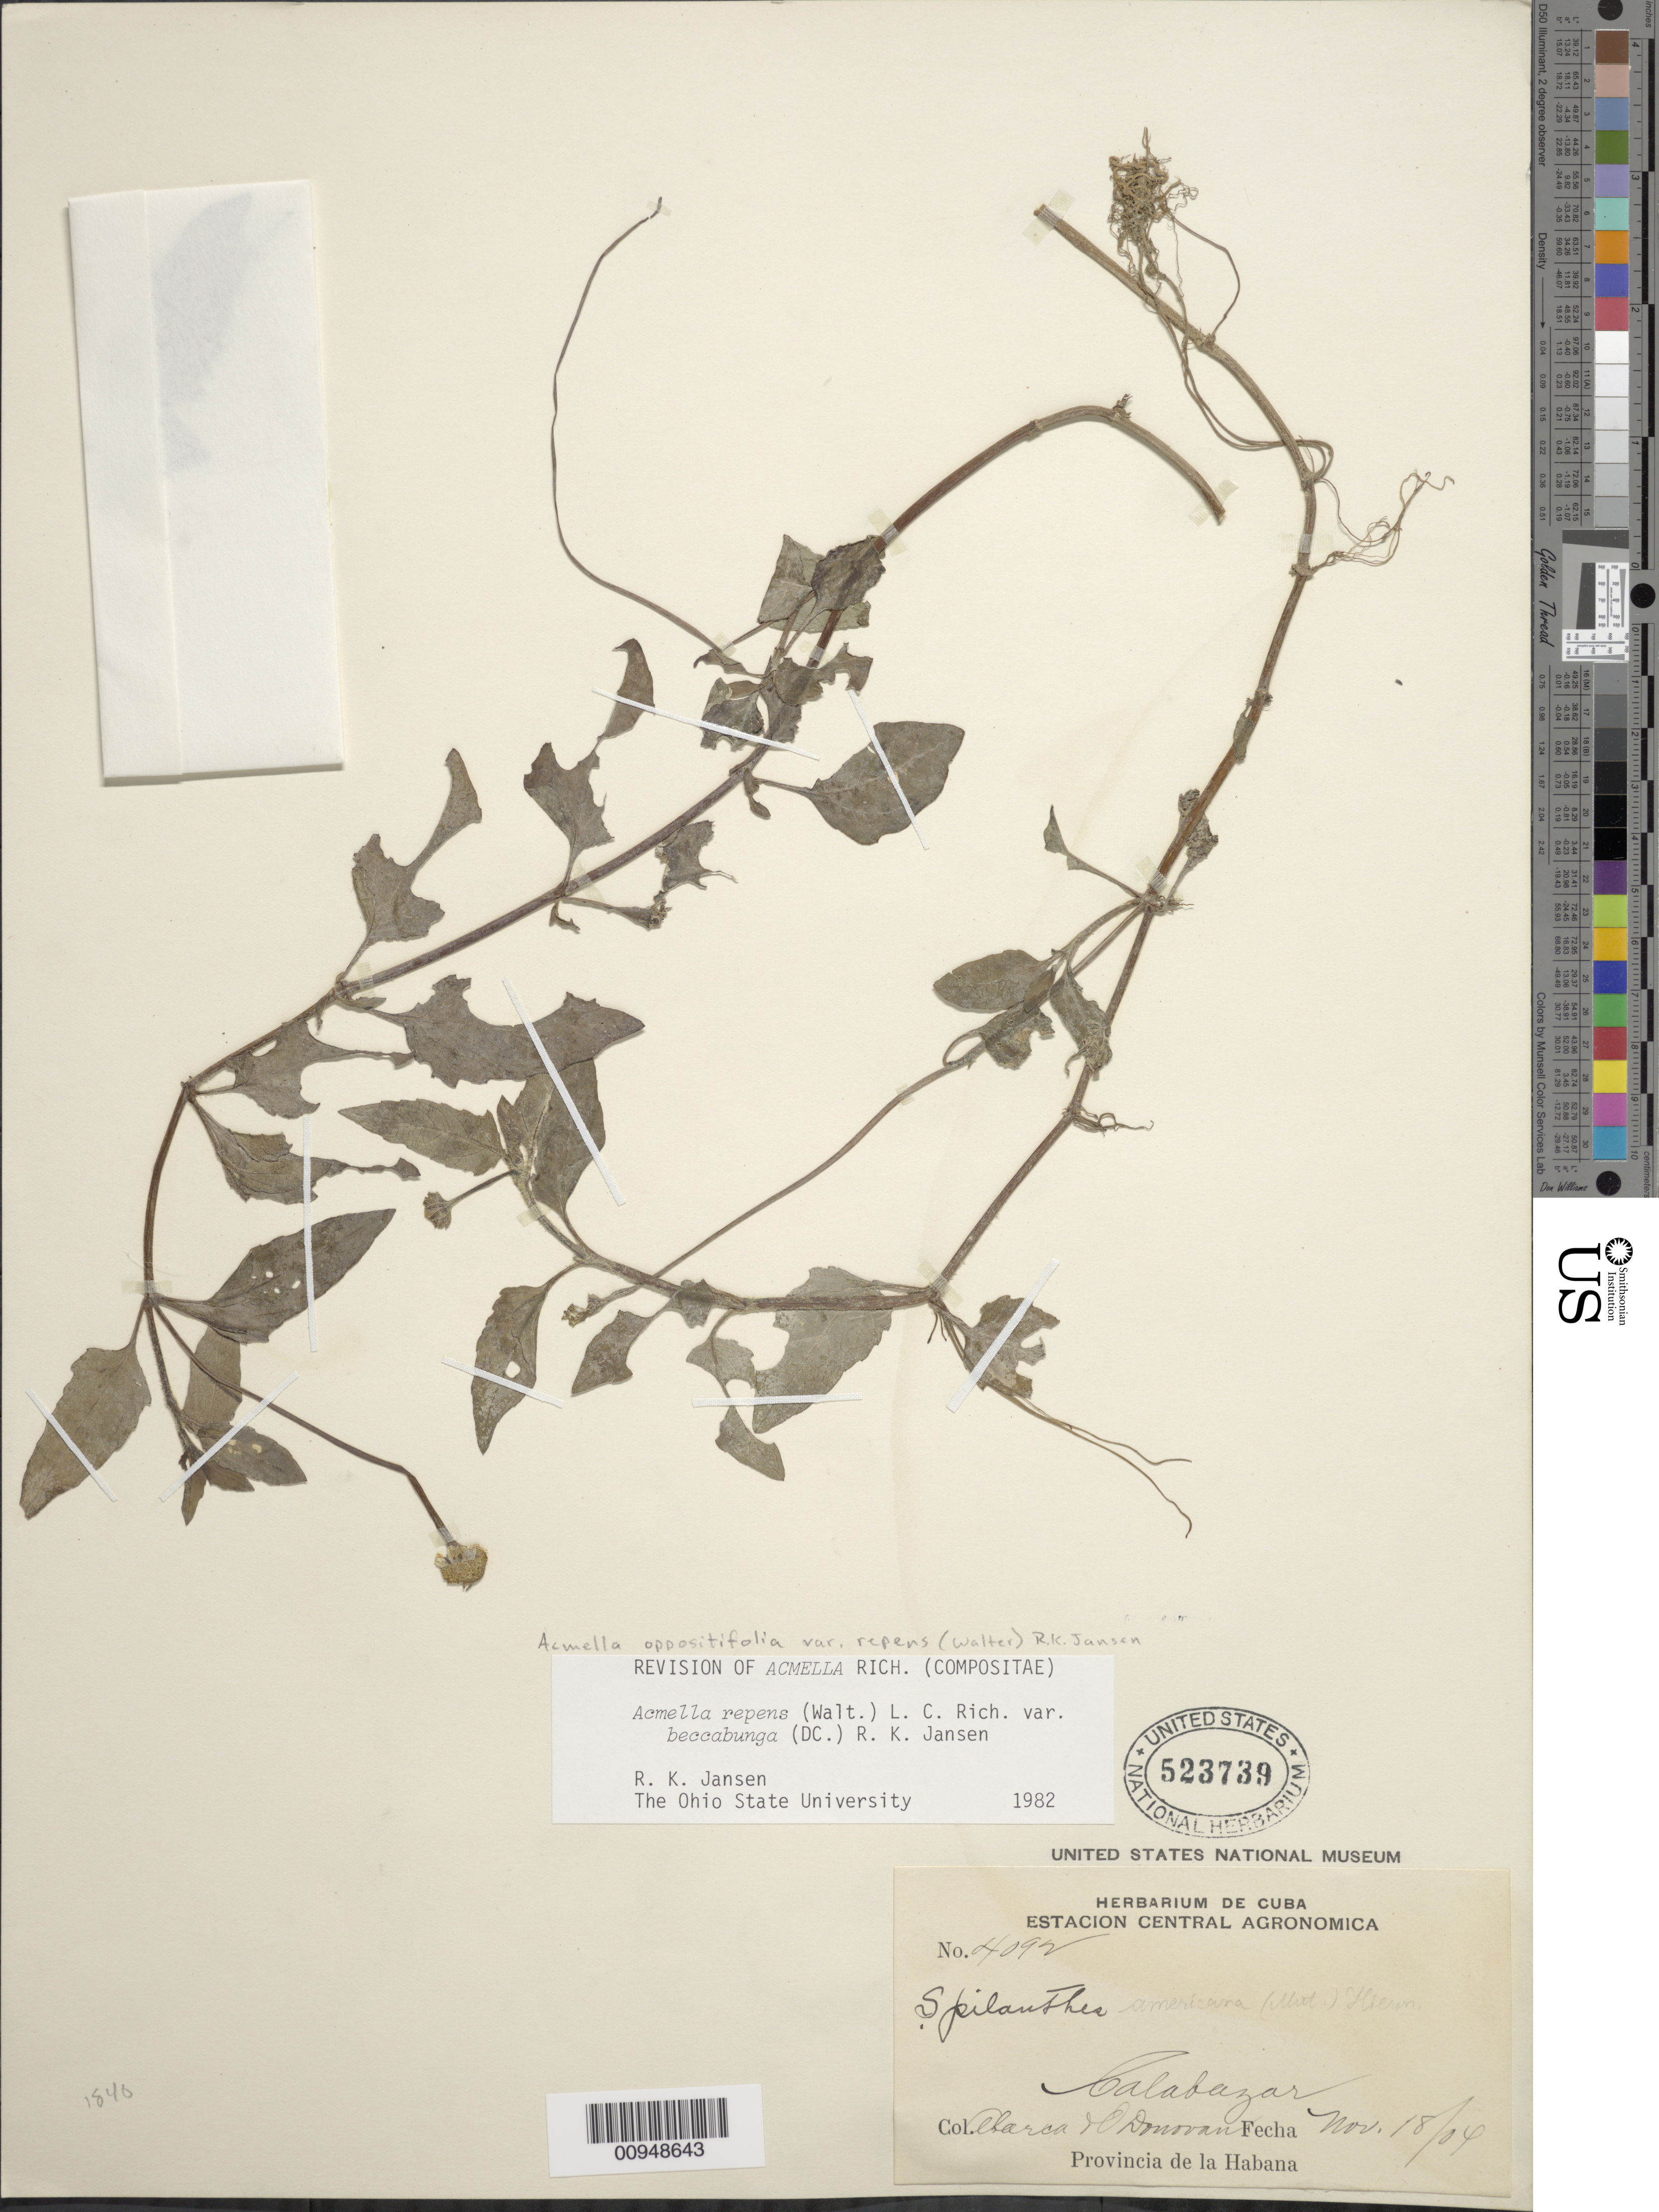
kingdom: Plantae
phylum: Tracheophyta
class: Magnoliopsida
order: Asterales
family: Asteraceae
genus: Acmella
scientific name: Acmella repens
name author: (Walter) Rich.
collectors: M. Abarca y Vascquez & E. O'Donovan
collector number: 4092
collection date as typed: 18 Nov 1904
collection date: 1904-11-18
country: Cuba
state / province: La Habana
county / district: Municipio de Boyeros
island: Cuba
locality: Calabazar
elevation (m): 60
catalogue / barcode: US 523739